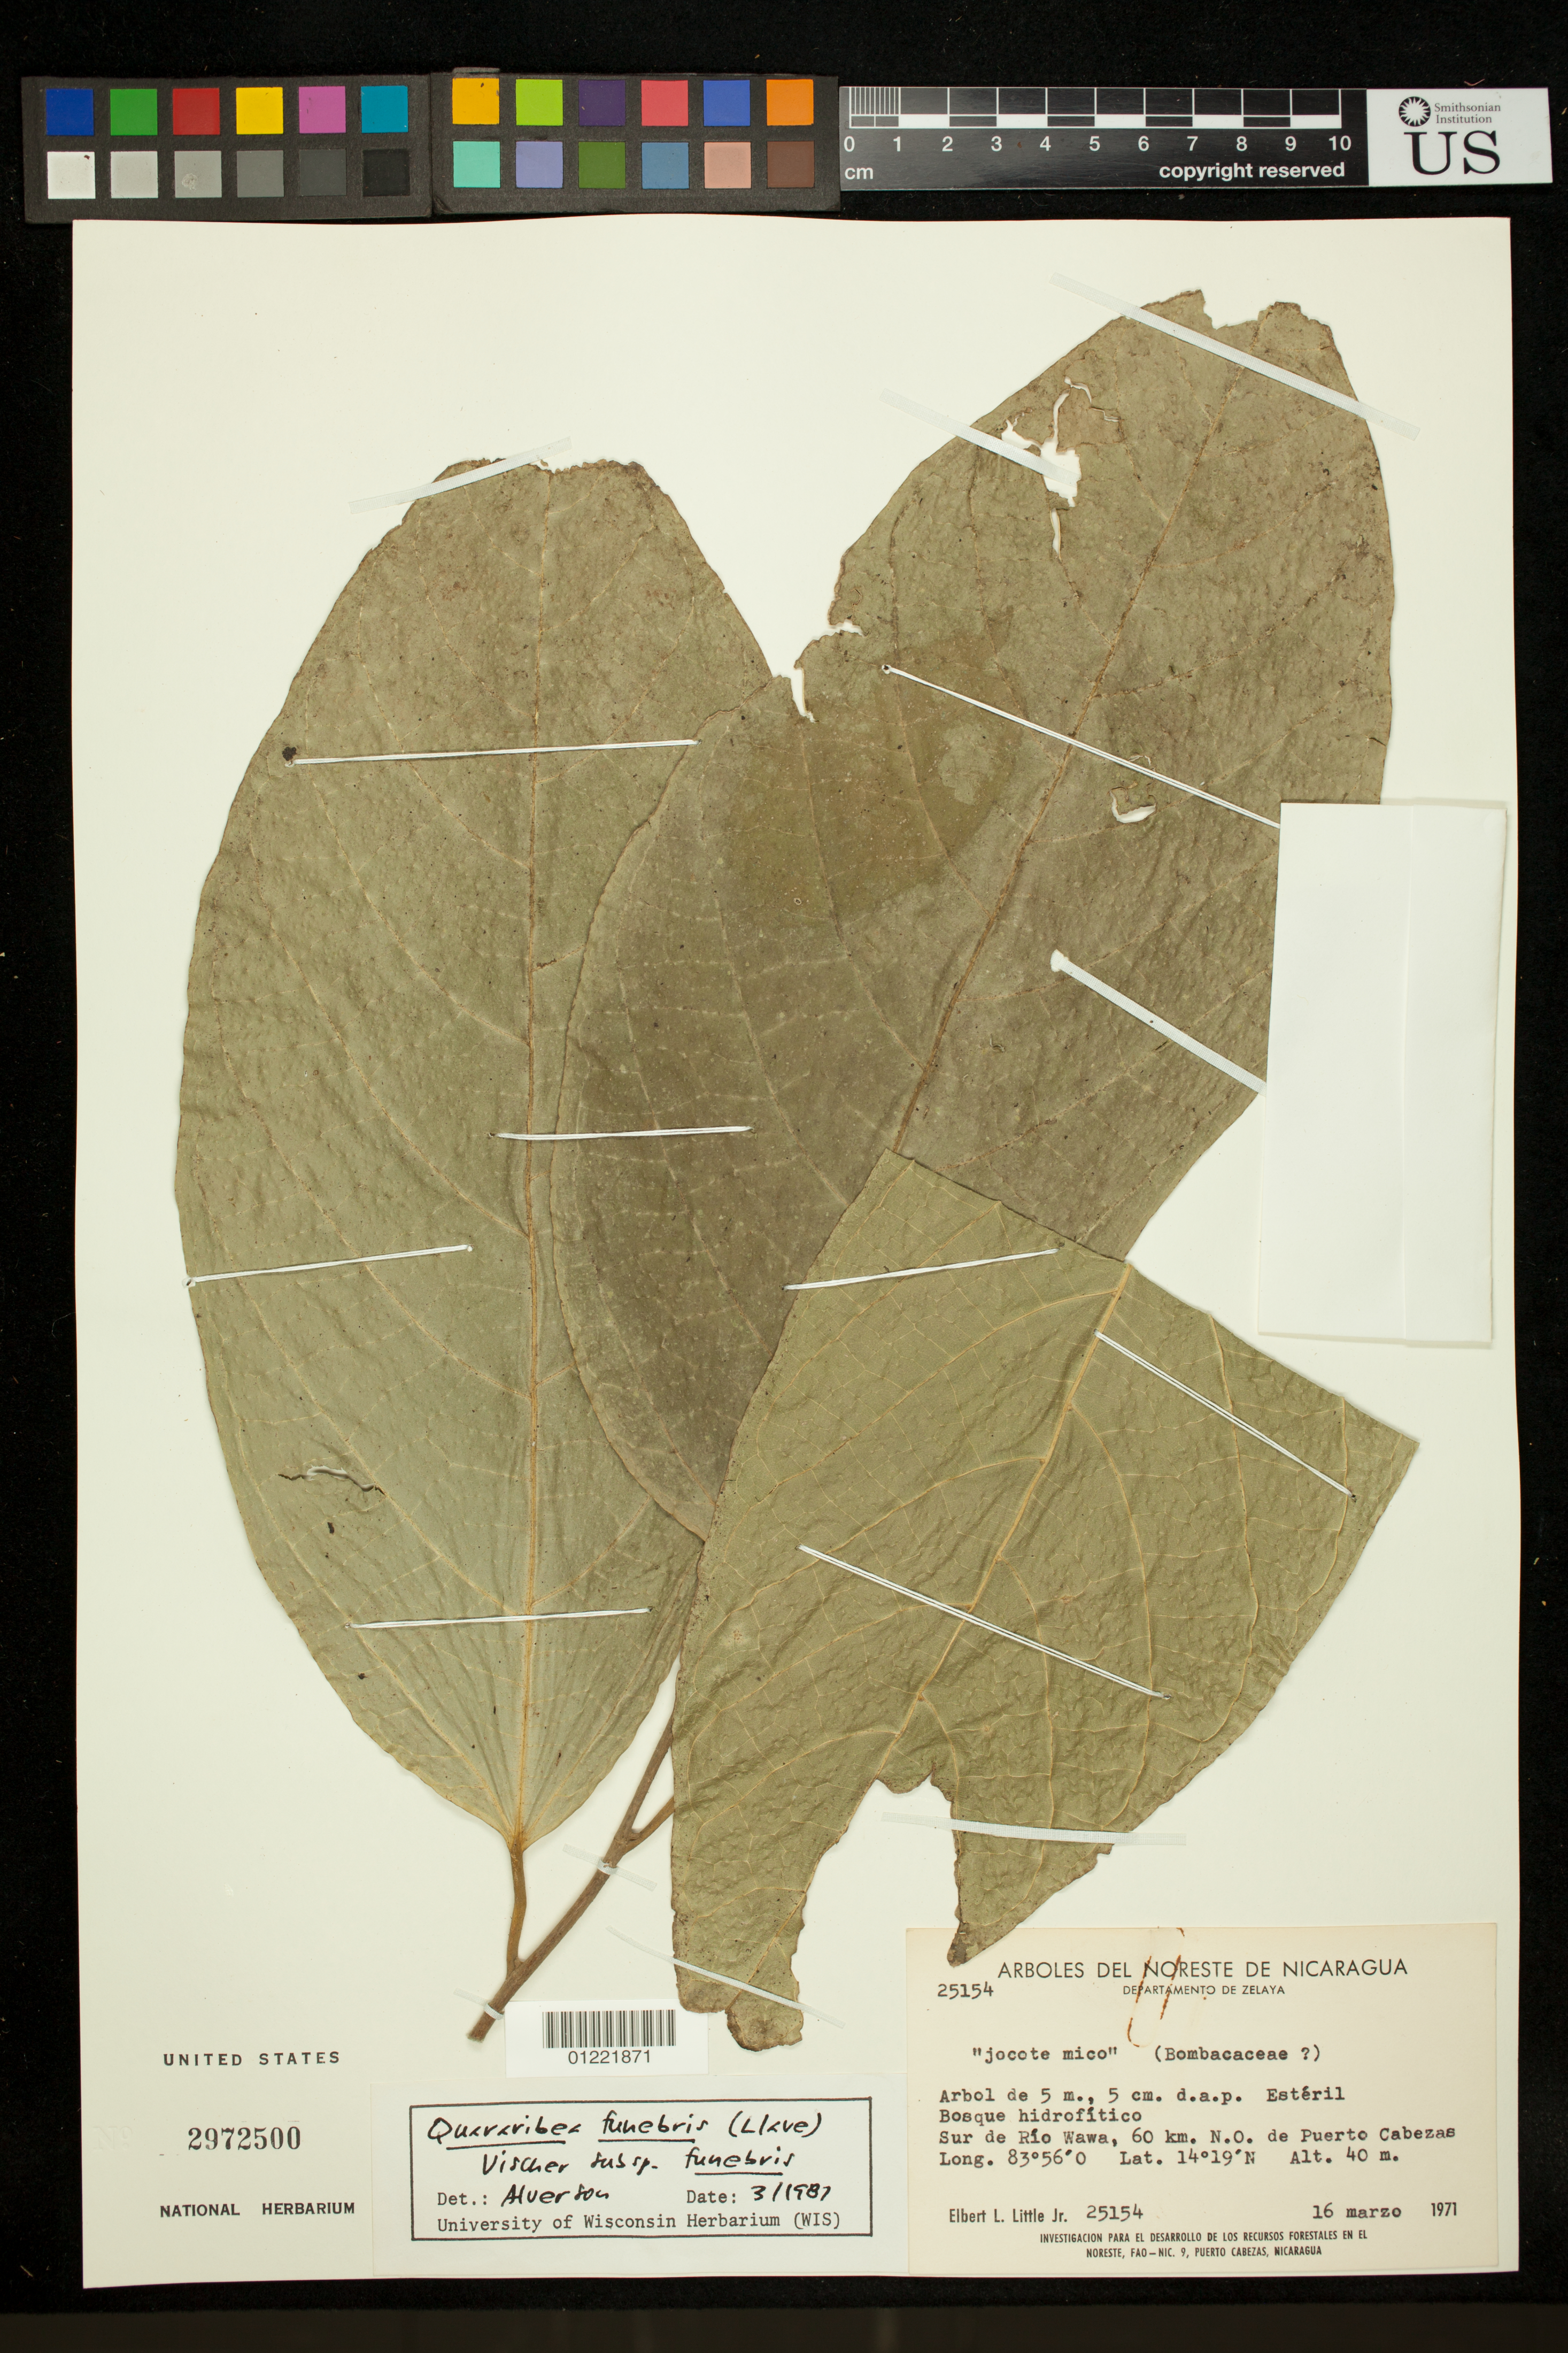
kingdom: Plantae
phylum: Tracheophyta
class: Magnoliopsida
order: Malvales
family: Malvaceae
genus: Quararibea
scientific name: Quararibea funebris subsp. funebris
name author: (La Llave) Vischer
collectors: E. L. Little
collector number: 25154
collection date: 1971-03-16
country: Nicaragua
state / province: Atlantico Norte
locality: Sur de Rio Wawa, 60 km. NW de Puerto Cabezas.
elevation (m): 40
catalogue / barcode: US 2972500